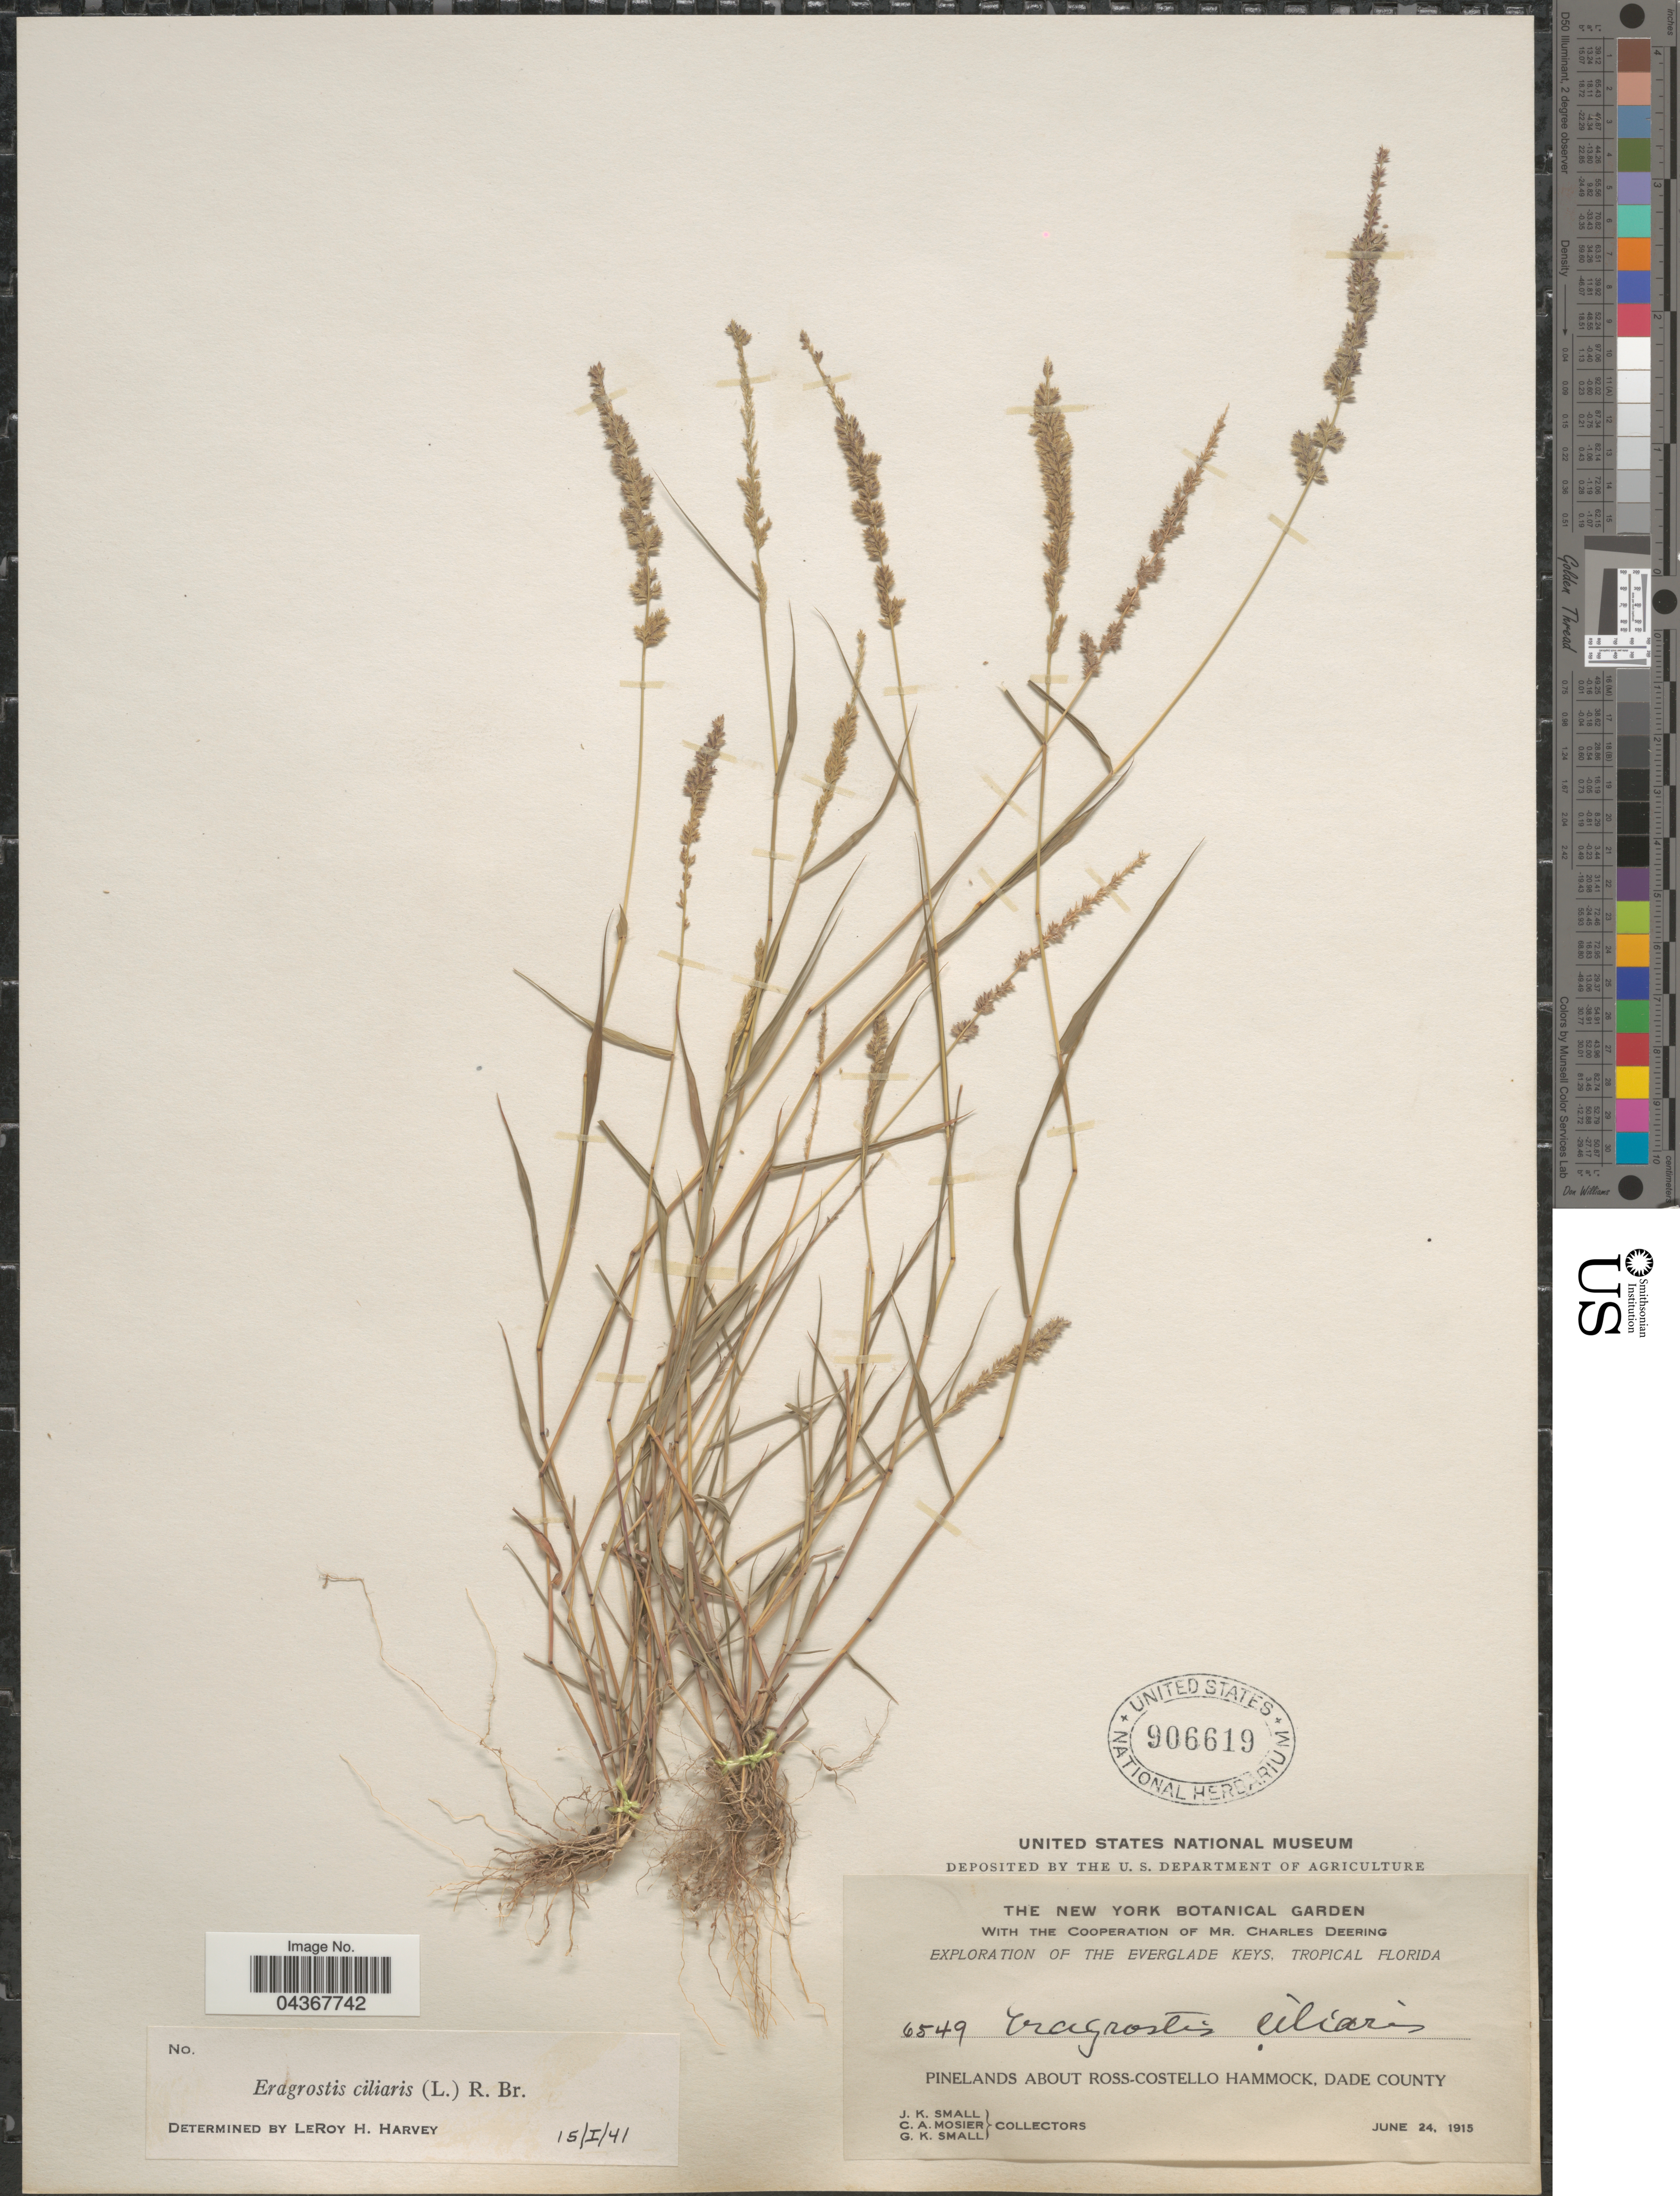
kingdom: Plantae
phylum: Tracheophyta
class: Liliopsida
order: Poales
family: Poaceae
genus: Eragrostis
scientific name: Eragrostis ciliaris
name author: (L.) R. Br.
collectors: J. K. Small, C. A. Mosier & G. K. Small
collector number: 6549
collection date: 1915-06-24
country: United States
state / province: Florida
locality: Exploration of the Everglade Keys, Tropical Florida. Pinelands about Ross-Costello Hammock, Dade County.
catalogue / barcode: US 906619